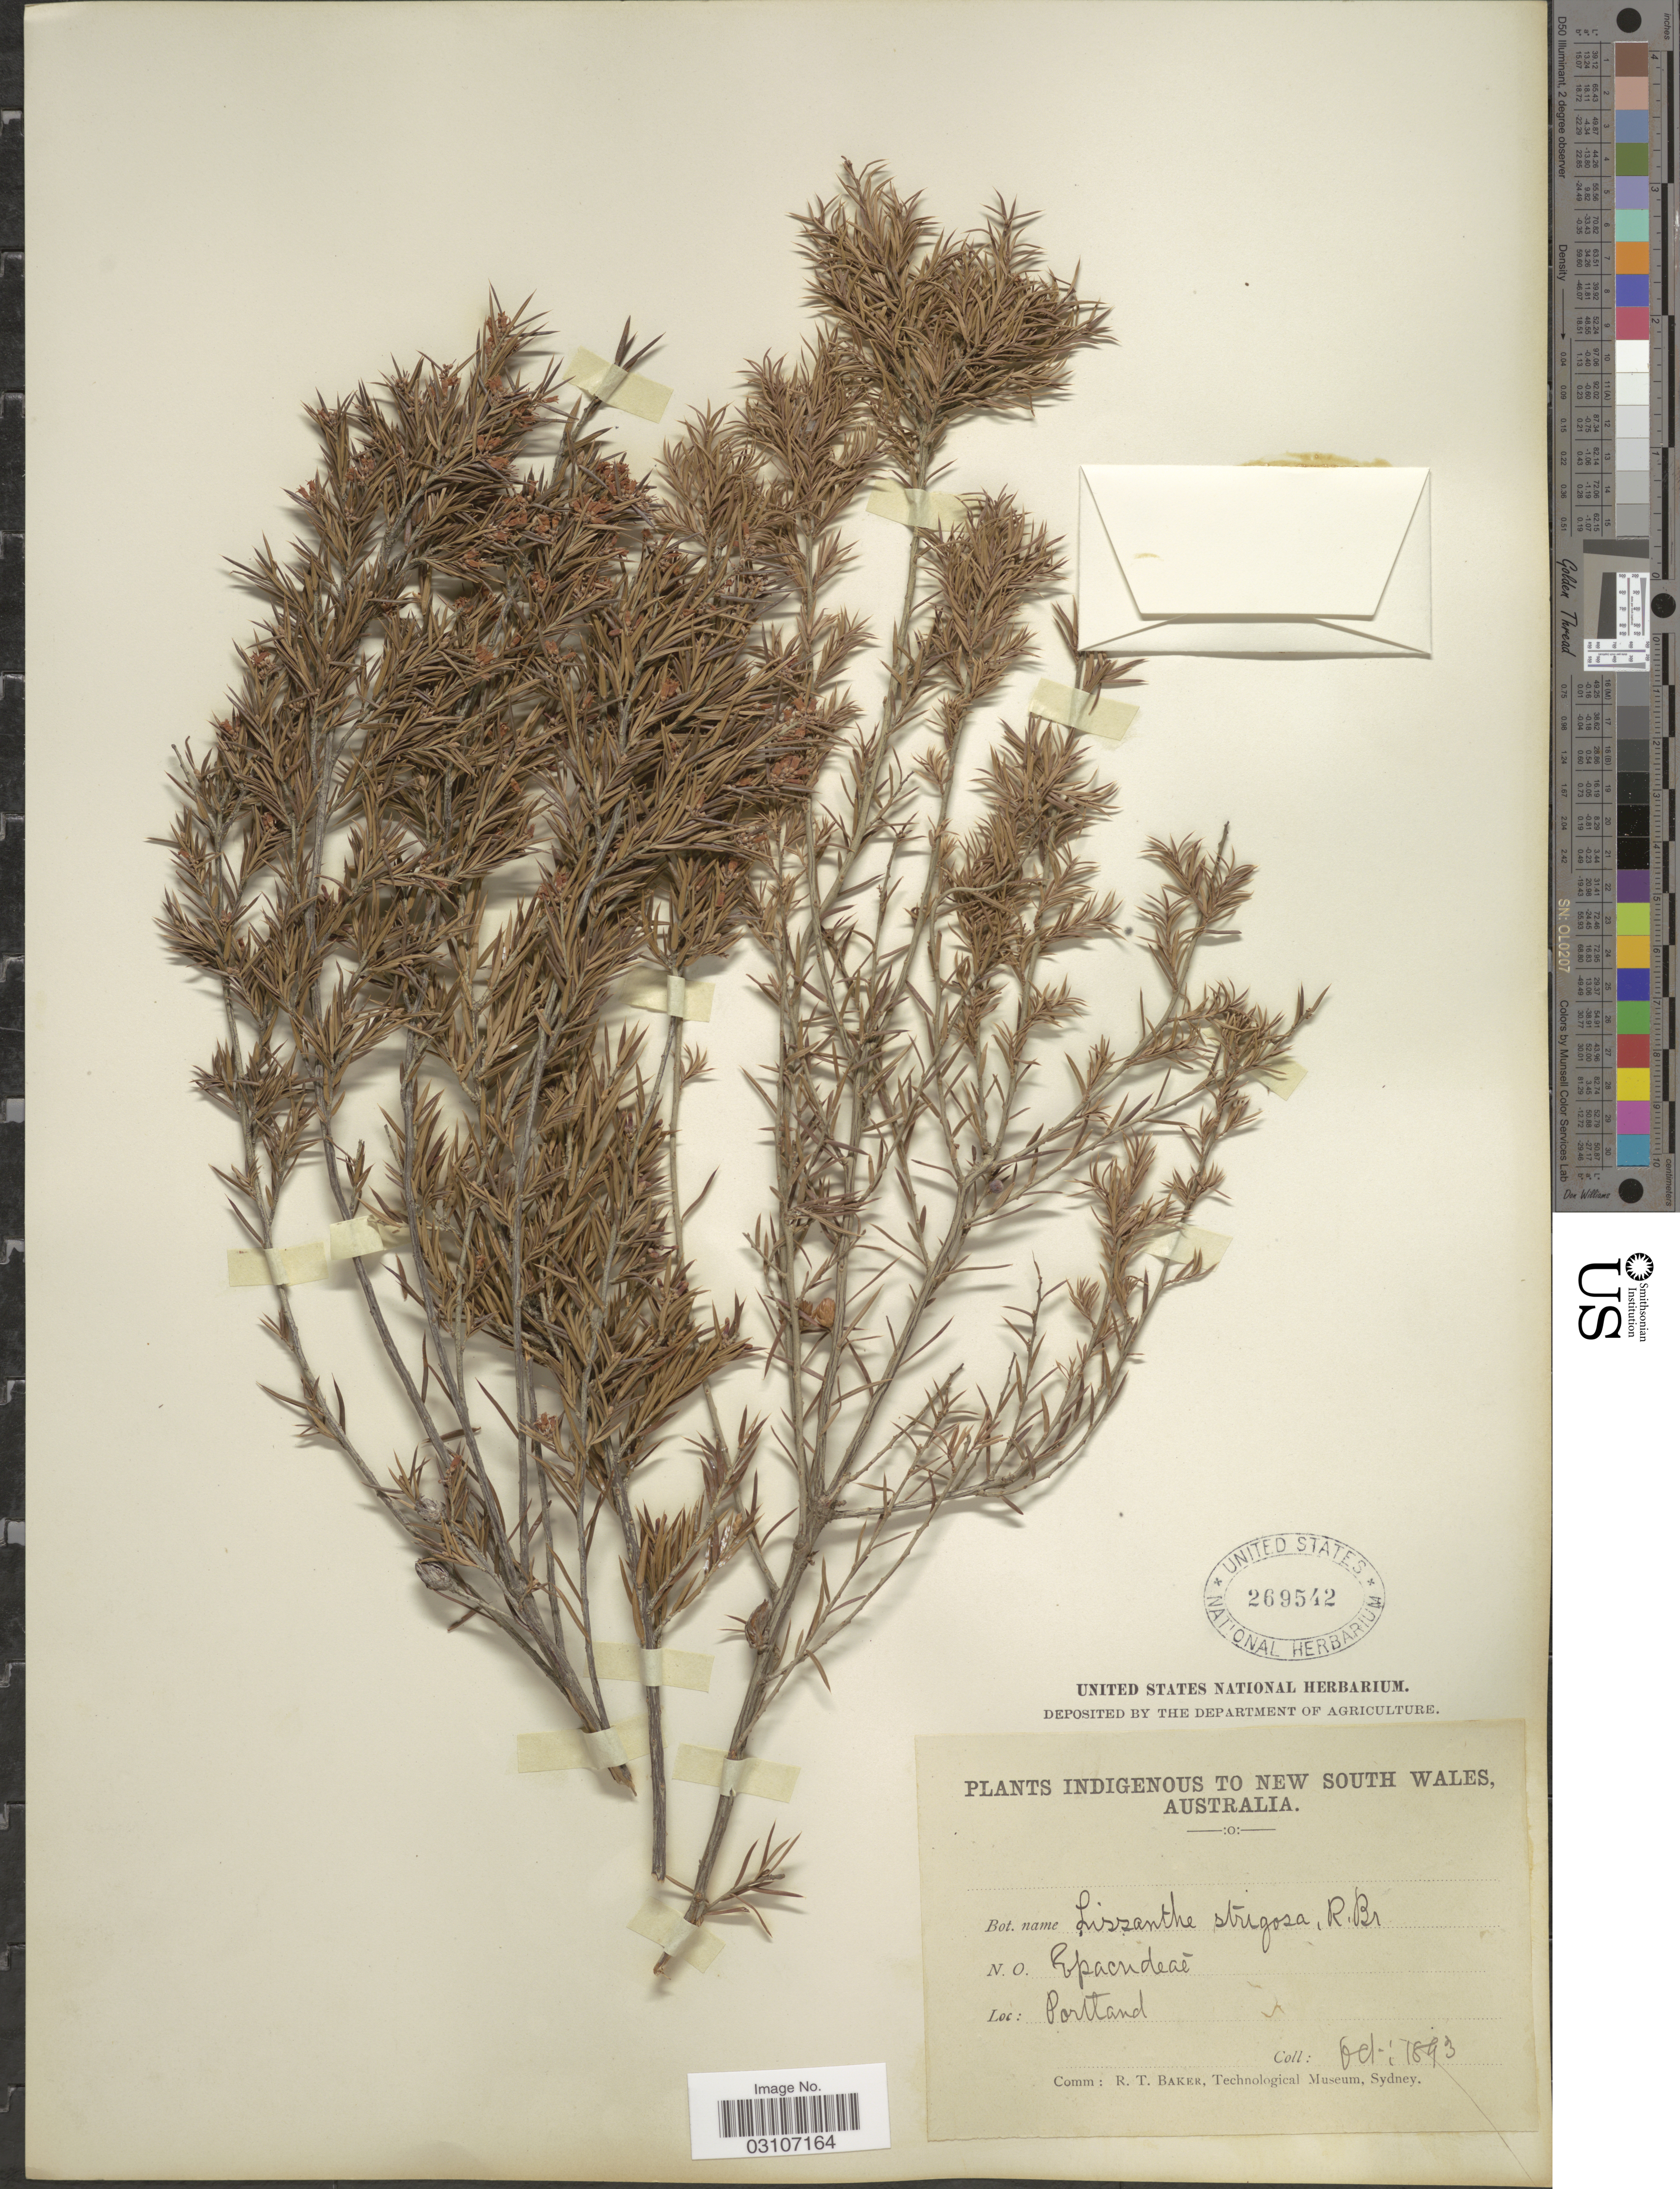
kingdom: Plantae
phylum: Tracheophyta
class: Magnoliopsida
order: Ericales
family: Ericaceae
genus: Lissanthe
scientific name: Lissanthe strigosa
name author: (Sm.) R. Br.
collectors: ex herb. United States National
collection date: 1893-10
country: Australia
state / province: New South Wales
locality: Portland.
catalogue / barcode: US 269542